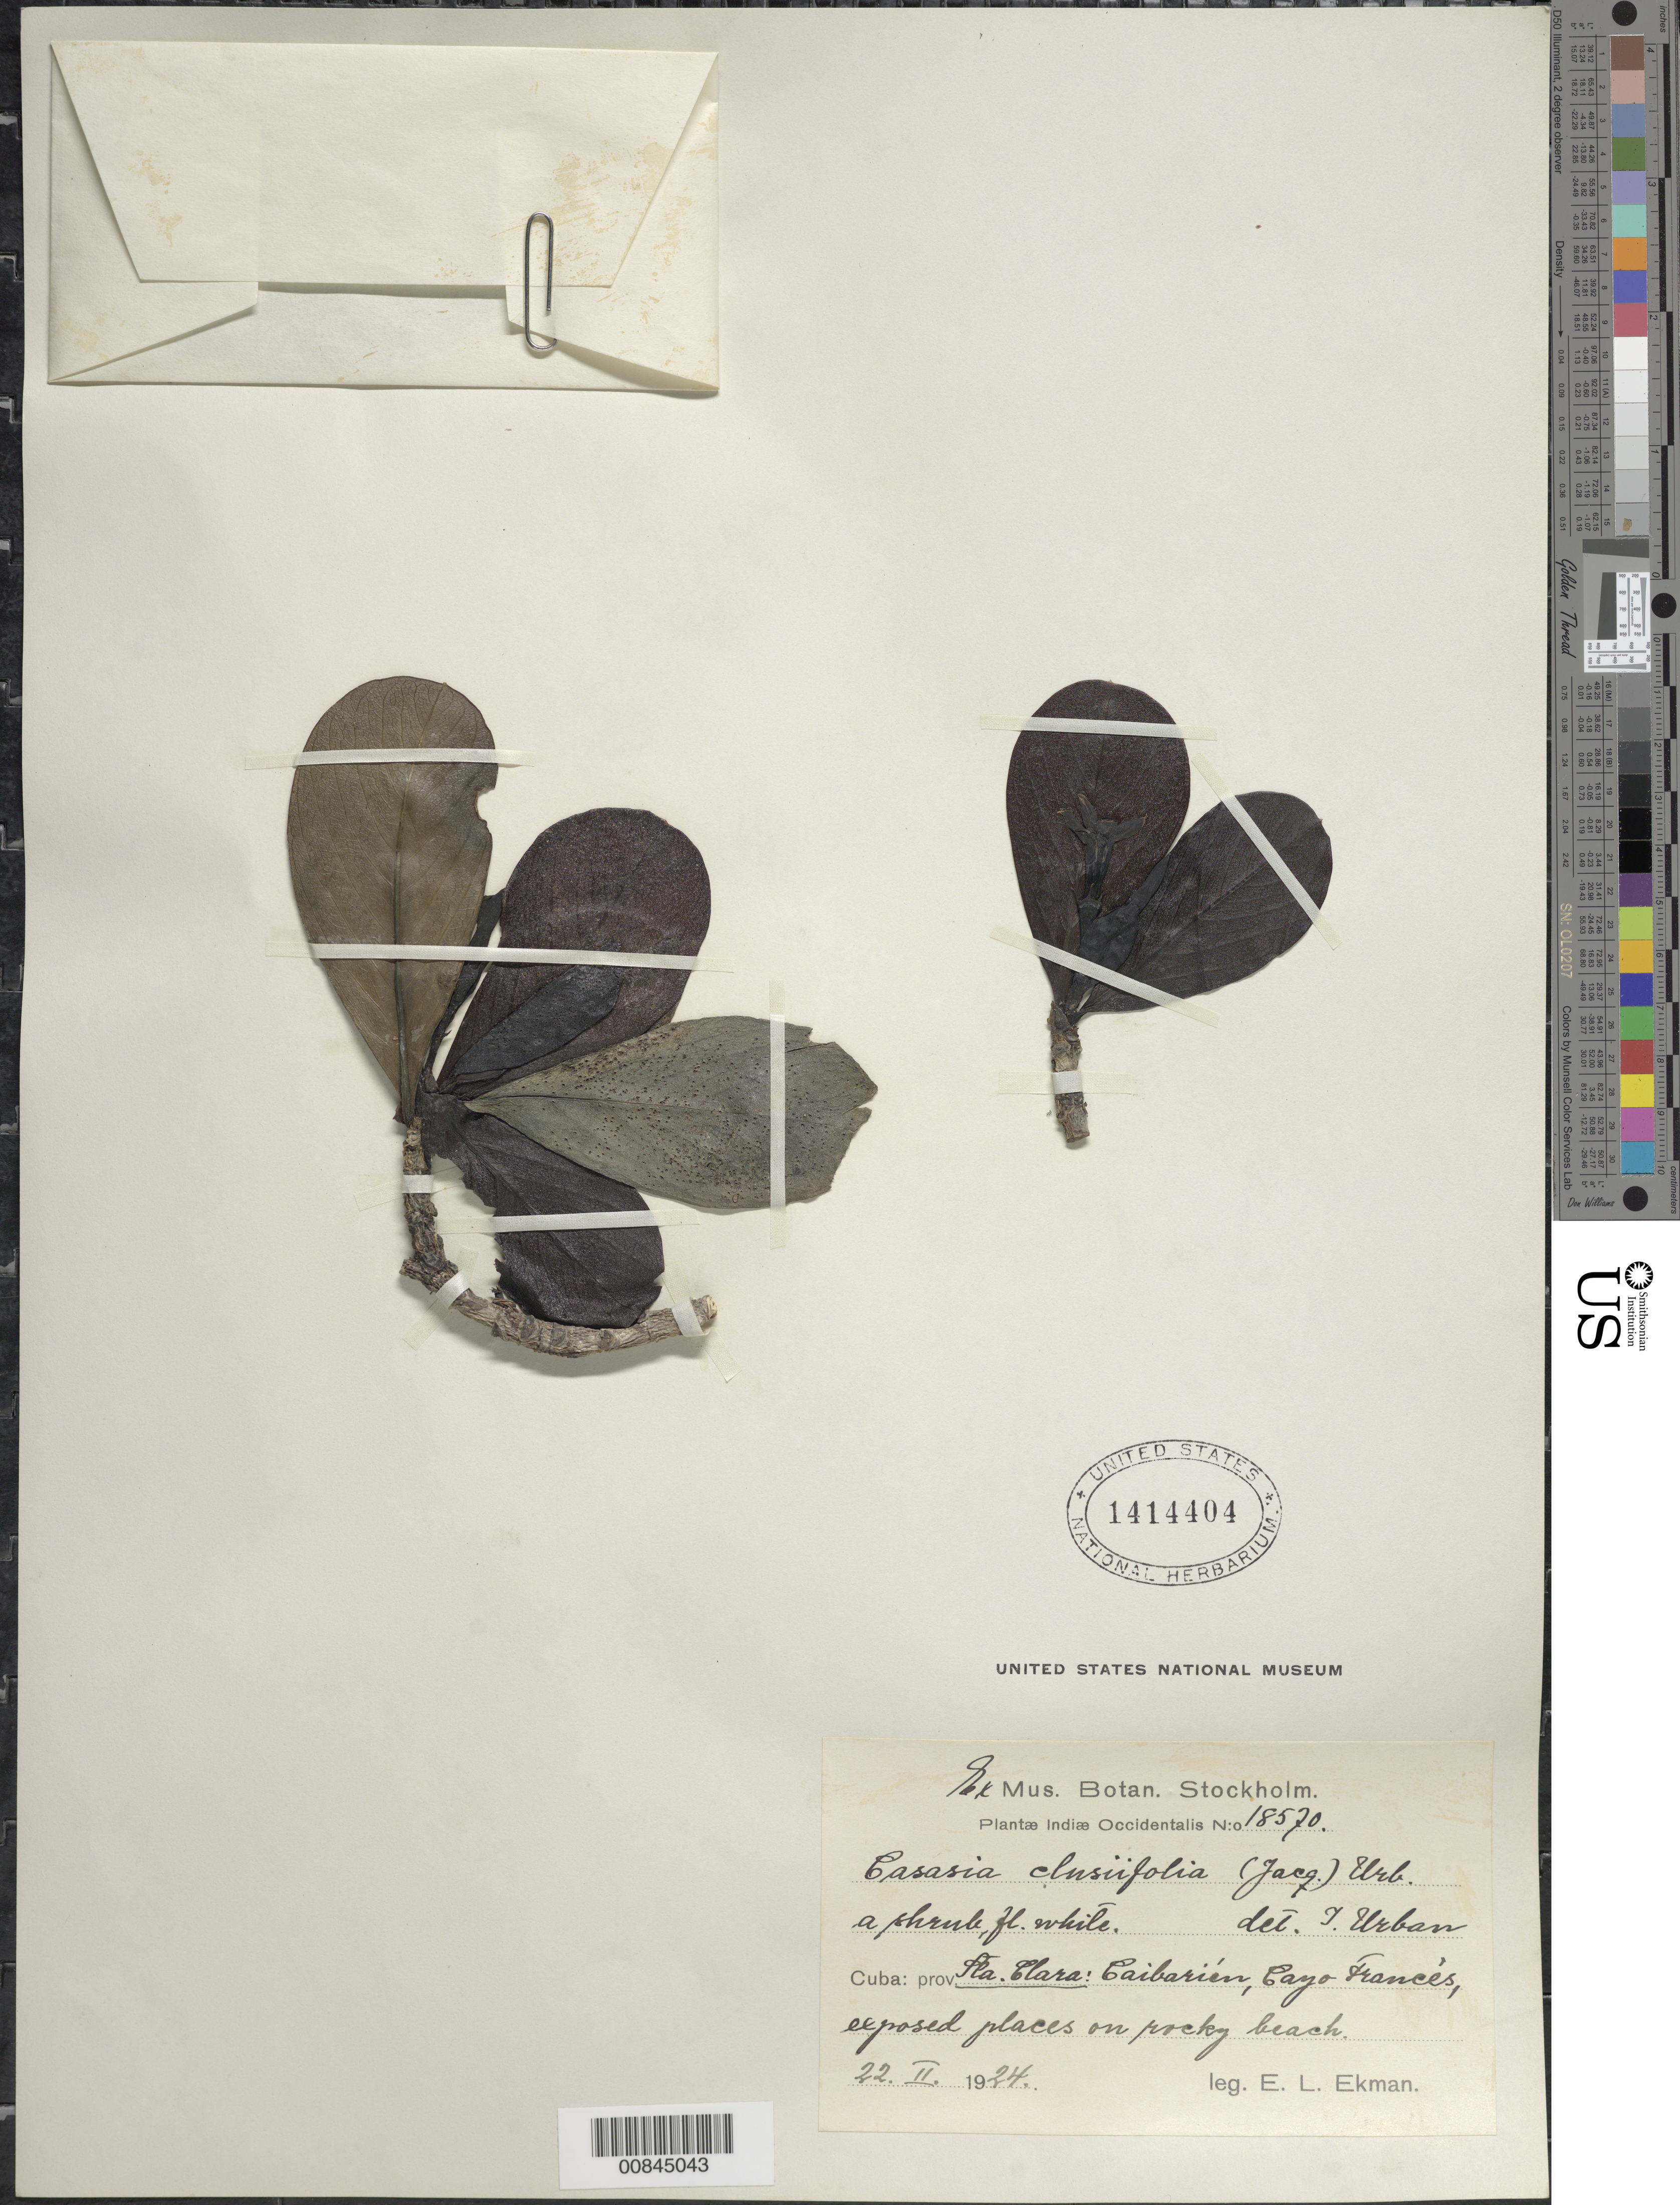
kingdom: Plantae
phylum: Tracheophyta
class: Magnoliopsida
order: Gentianales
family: Rubiaceae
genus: Casasia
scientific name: Casasia clusiifolia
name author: (Jacq.) Urb.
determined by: Urban, Ignatz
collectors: E. L. Ekman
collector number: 18570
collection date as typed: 22 Feb 1924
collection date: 1924-02-22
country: Cuba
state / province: Las Villas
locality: Caibarién, Cayo Francés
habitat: Exposed places on rocky beach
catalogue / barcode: US 1414404